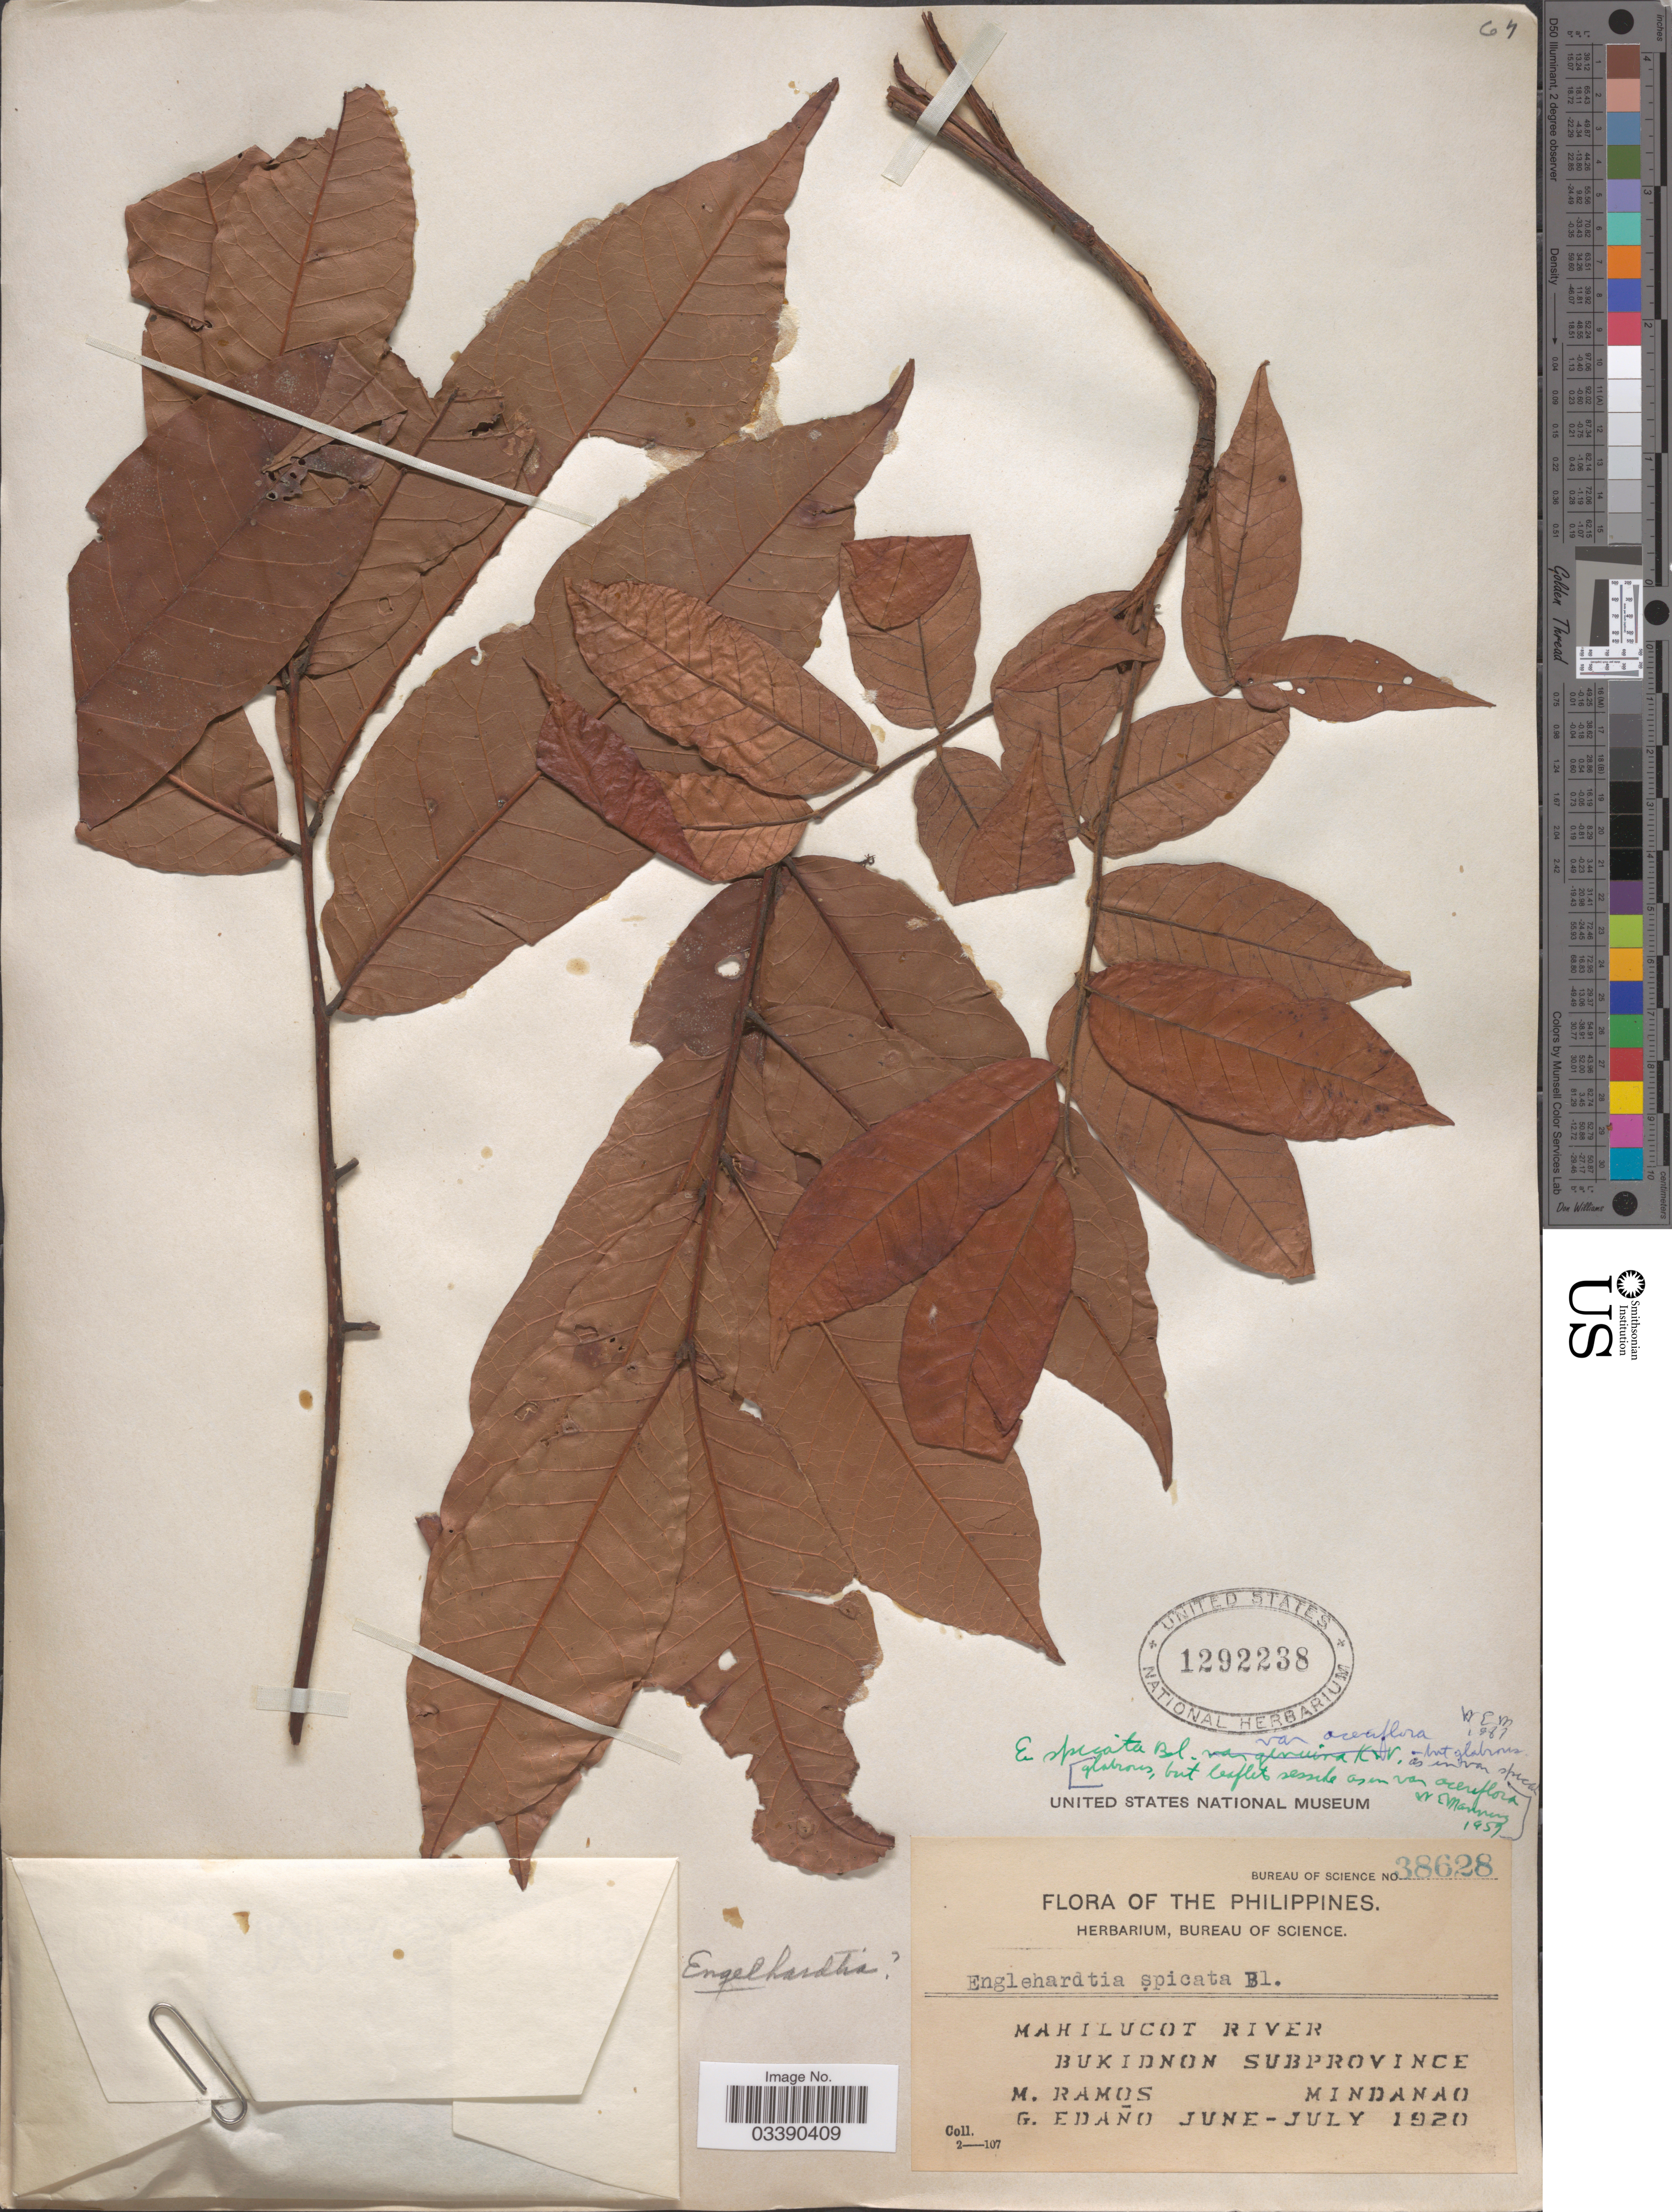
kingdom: Plantae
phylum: Tracheophyta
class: Magnoliopsida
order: Fagales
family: Juglandaceae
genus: Engelhardia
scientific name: Engelhardia spicata var. aceriflora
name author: (Reinw.) Koord. & Valeton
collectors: M. Ramos & G. Edaño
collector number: Bureau of Science 38628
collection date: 1920-06/1920-07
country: Philippines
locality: Mahilucot River. Bukidnon Subprovince. Mindanao.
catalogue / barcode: US 1292238